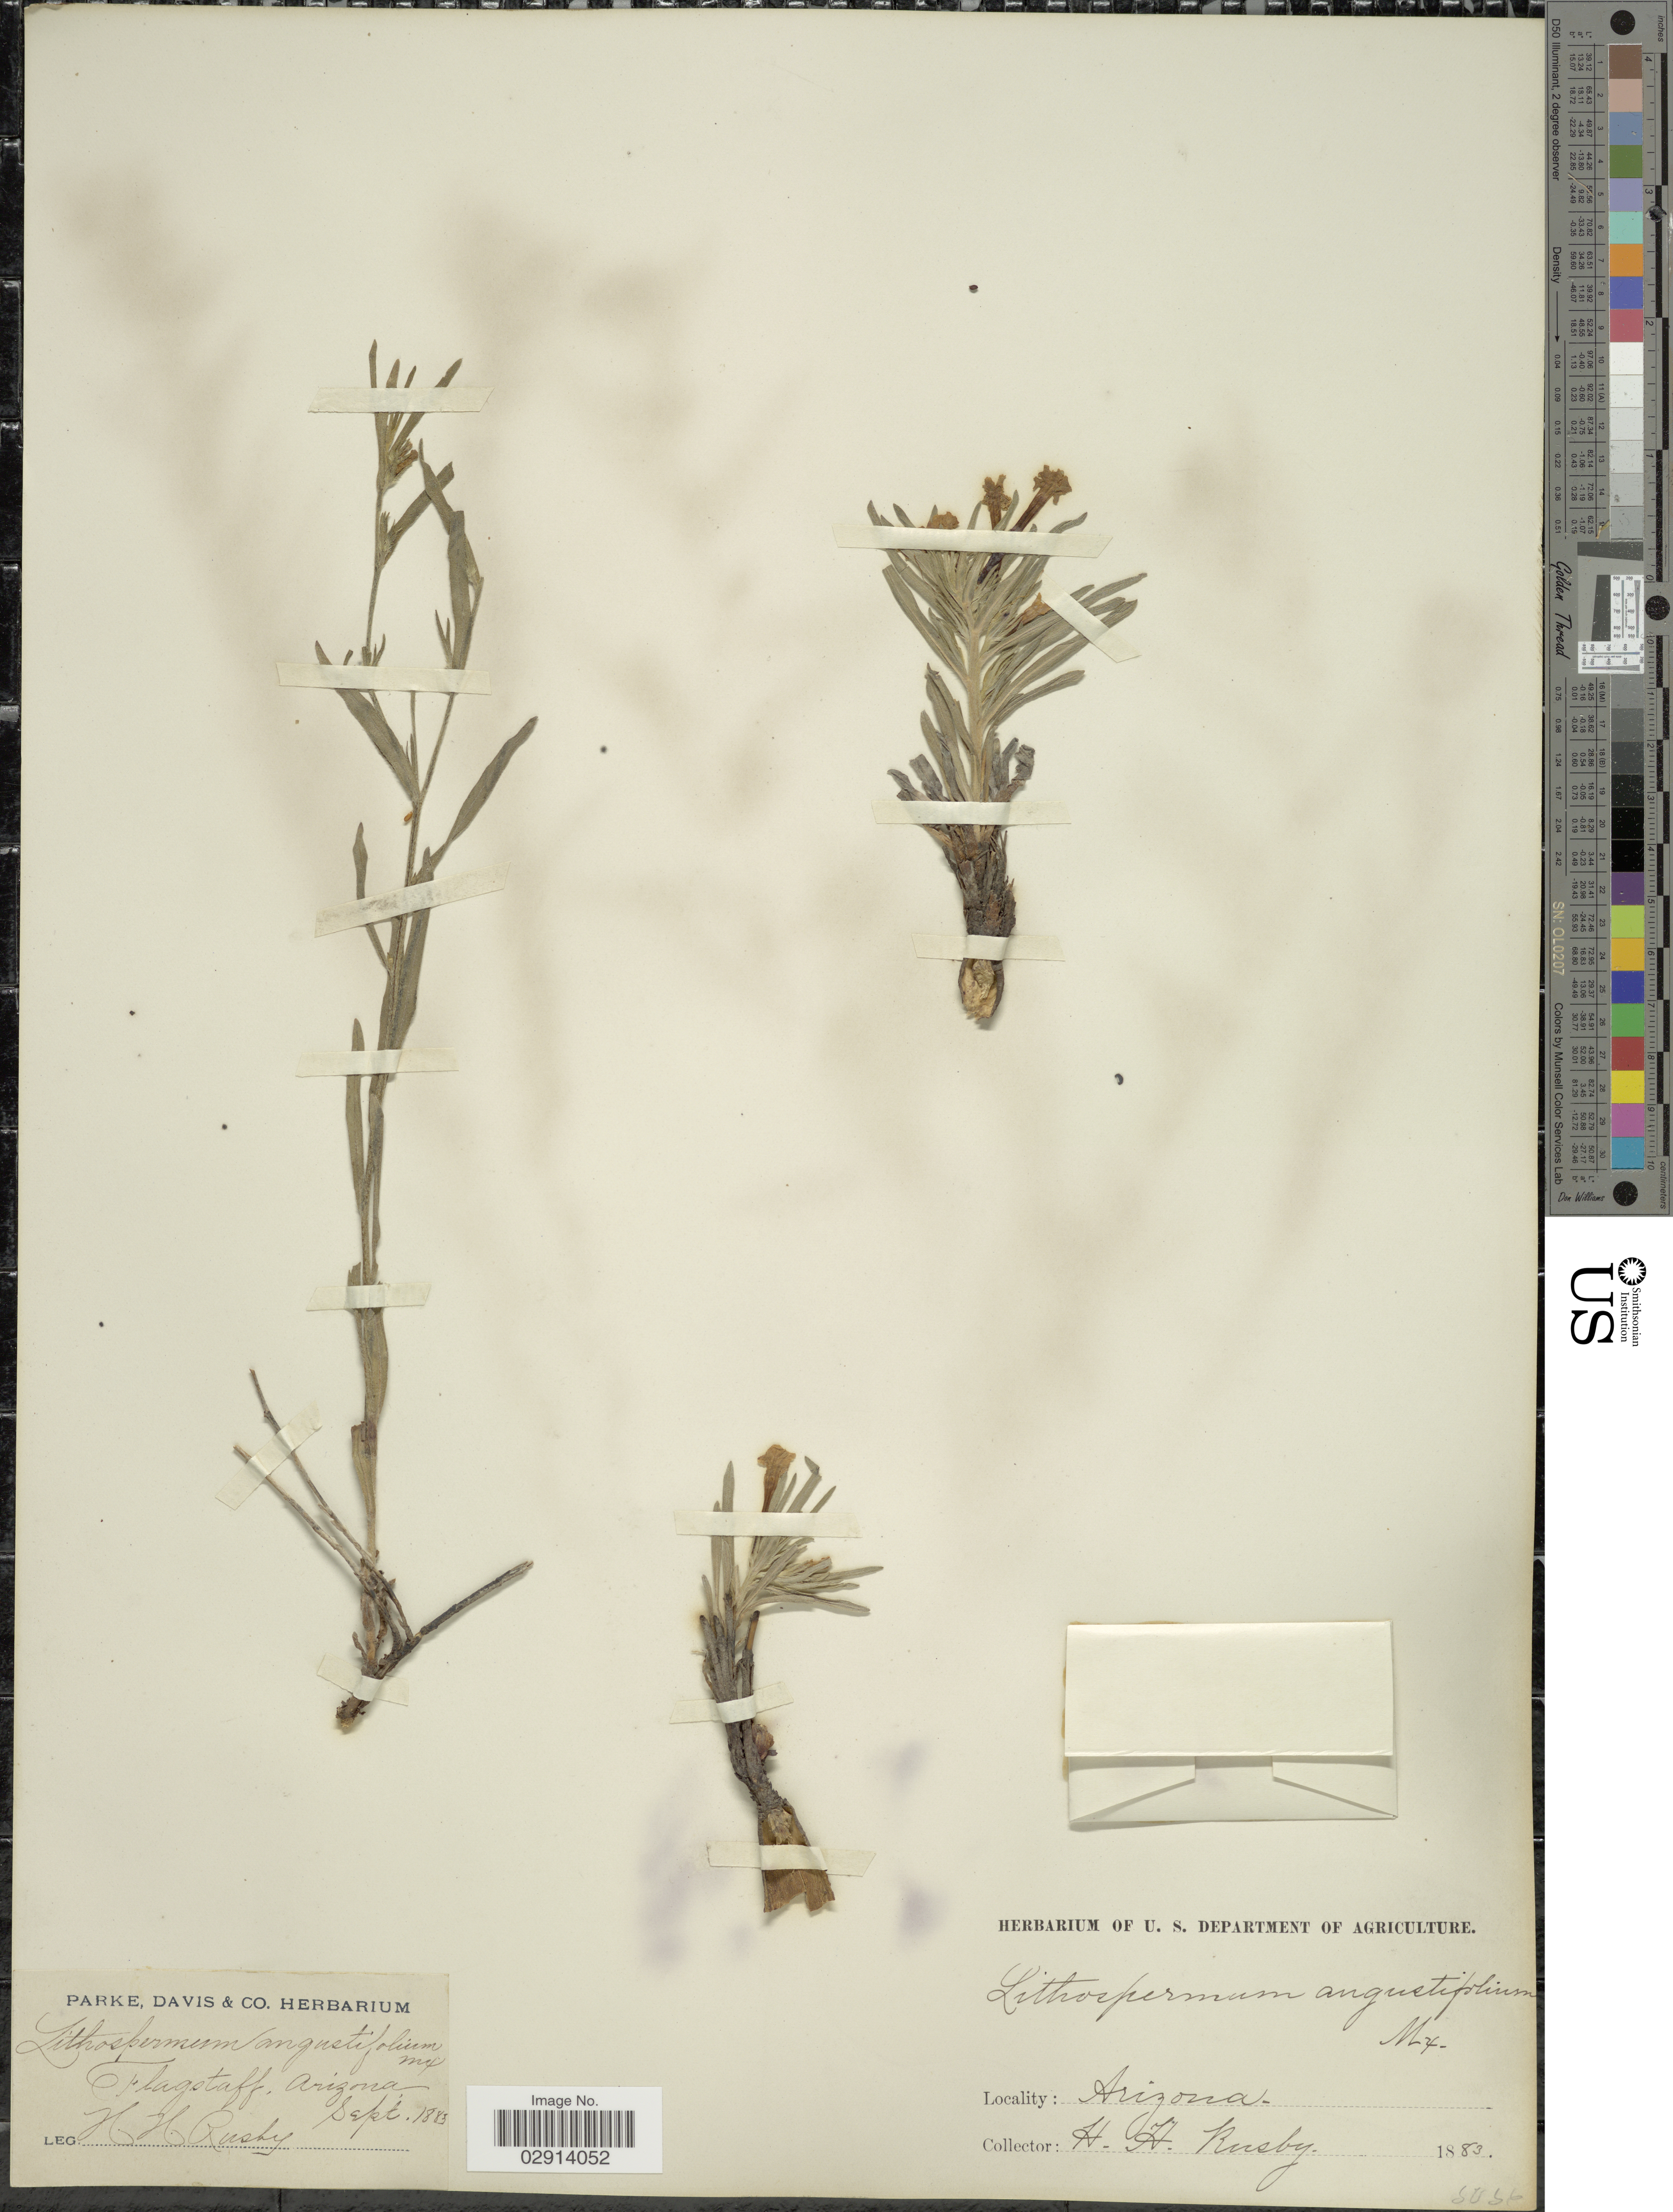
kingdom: Plantae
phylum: Tracheophyta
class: Magnoliopsida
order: Boraginales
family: Boraginaceae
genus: Lithospermum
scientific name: Lithospermum incisum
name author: Lehm.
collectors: H. H. Rusby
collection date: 1883-09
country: United States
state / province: Arizona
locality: Flagstaff.